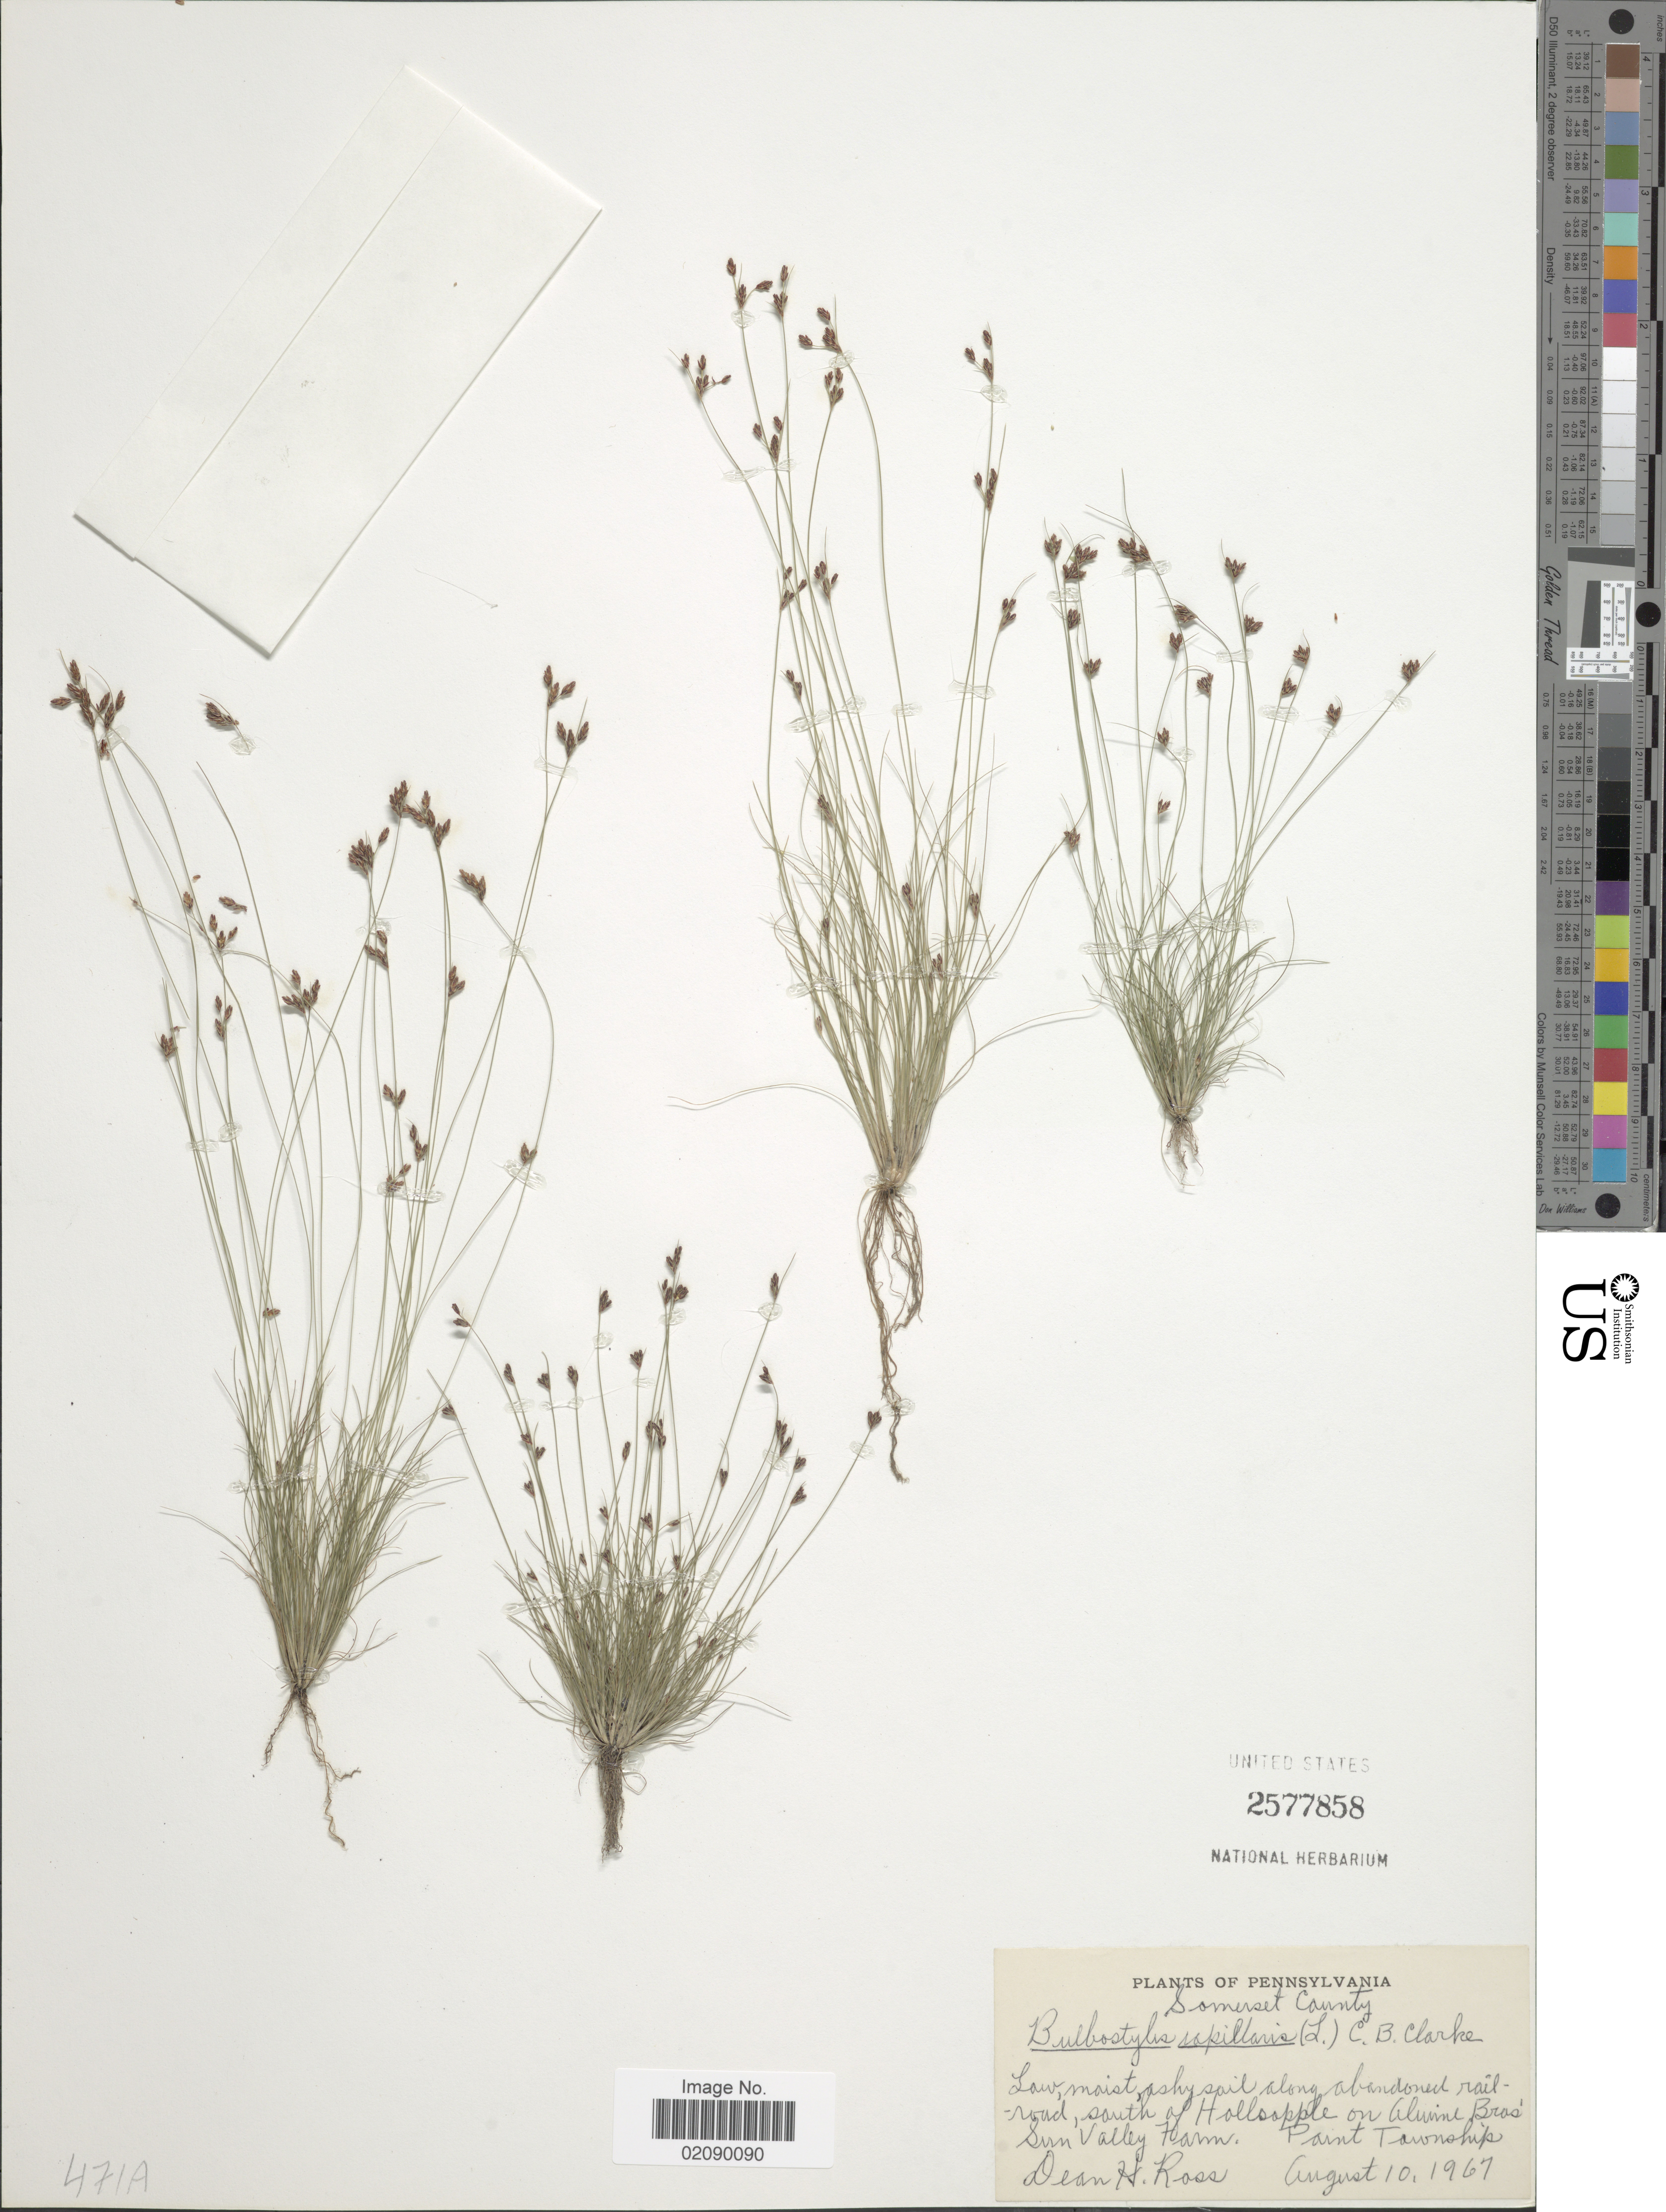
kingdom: Plantae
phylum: Tracheophyta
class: Liliopsida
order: Poales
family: Cyperaceae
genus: Bulbostylis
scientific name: Bulbostylis capillaris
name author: (L.) Kunth ex C.B. Clarke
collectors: D. Ross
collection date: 1967-08-10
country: United States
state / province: Pennsylvania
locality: Somerset County, along abandoned railroad, south of Hollsapple on Aluine [interpeted] Bros' Sun Valley Farm, Point Township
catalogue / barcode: US 2577858